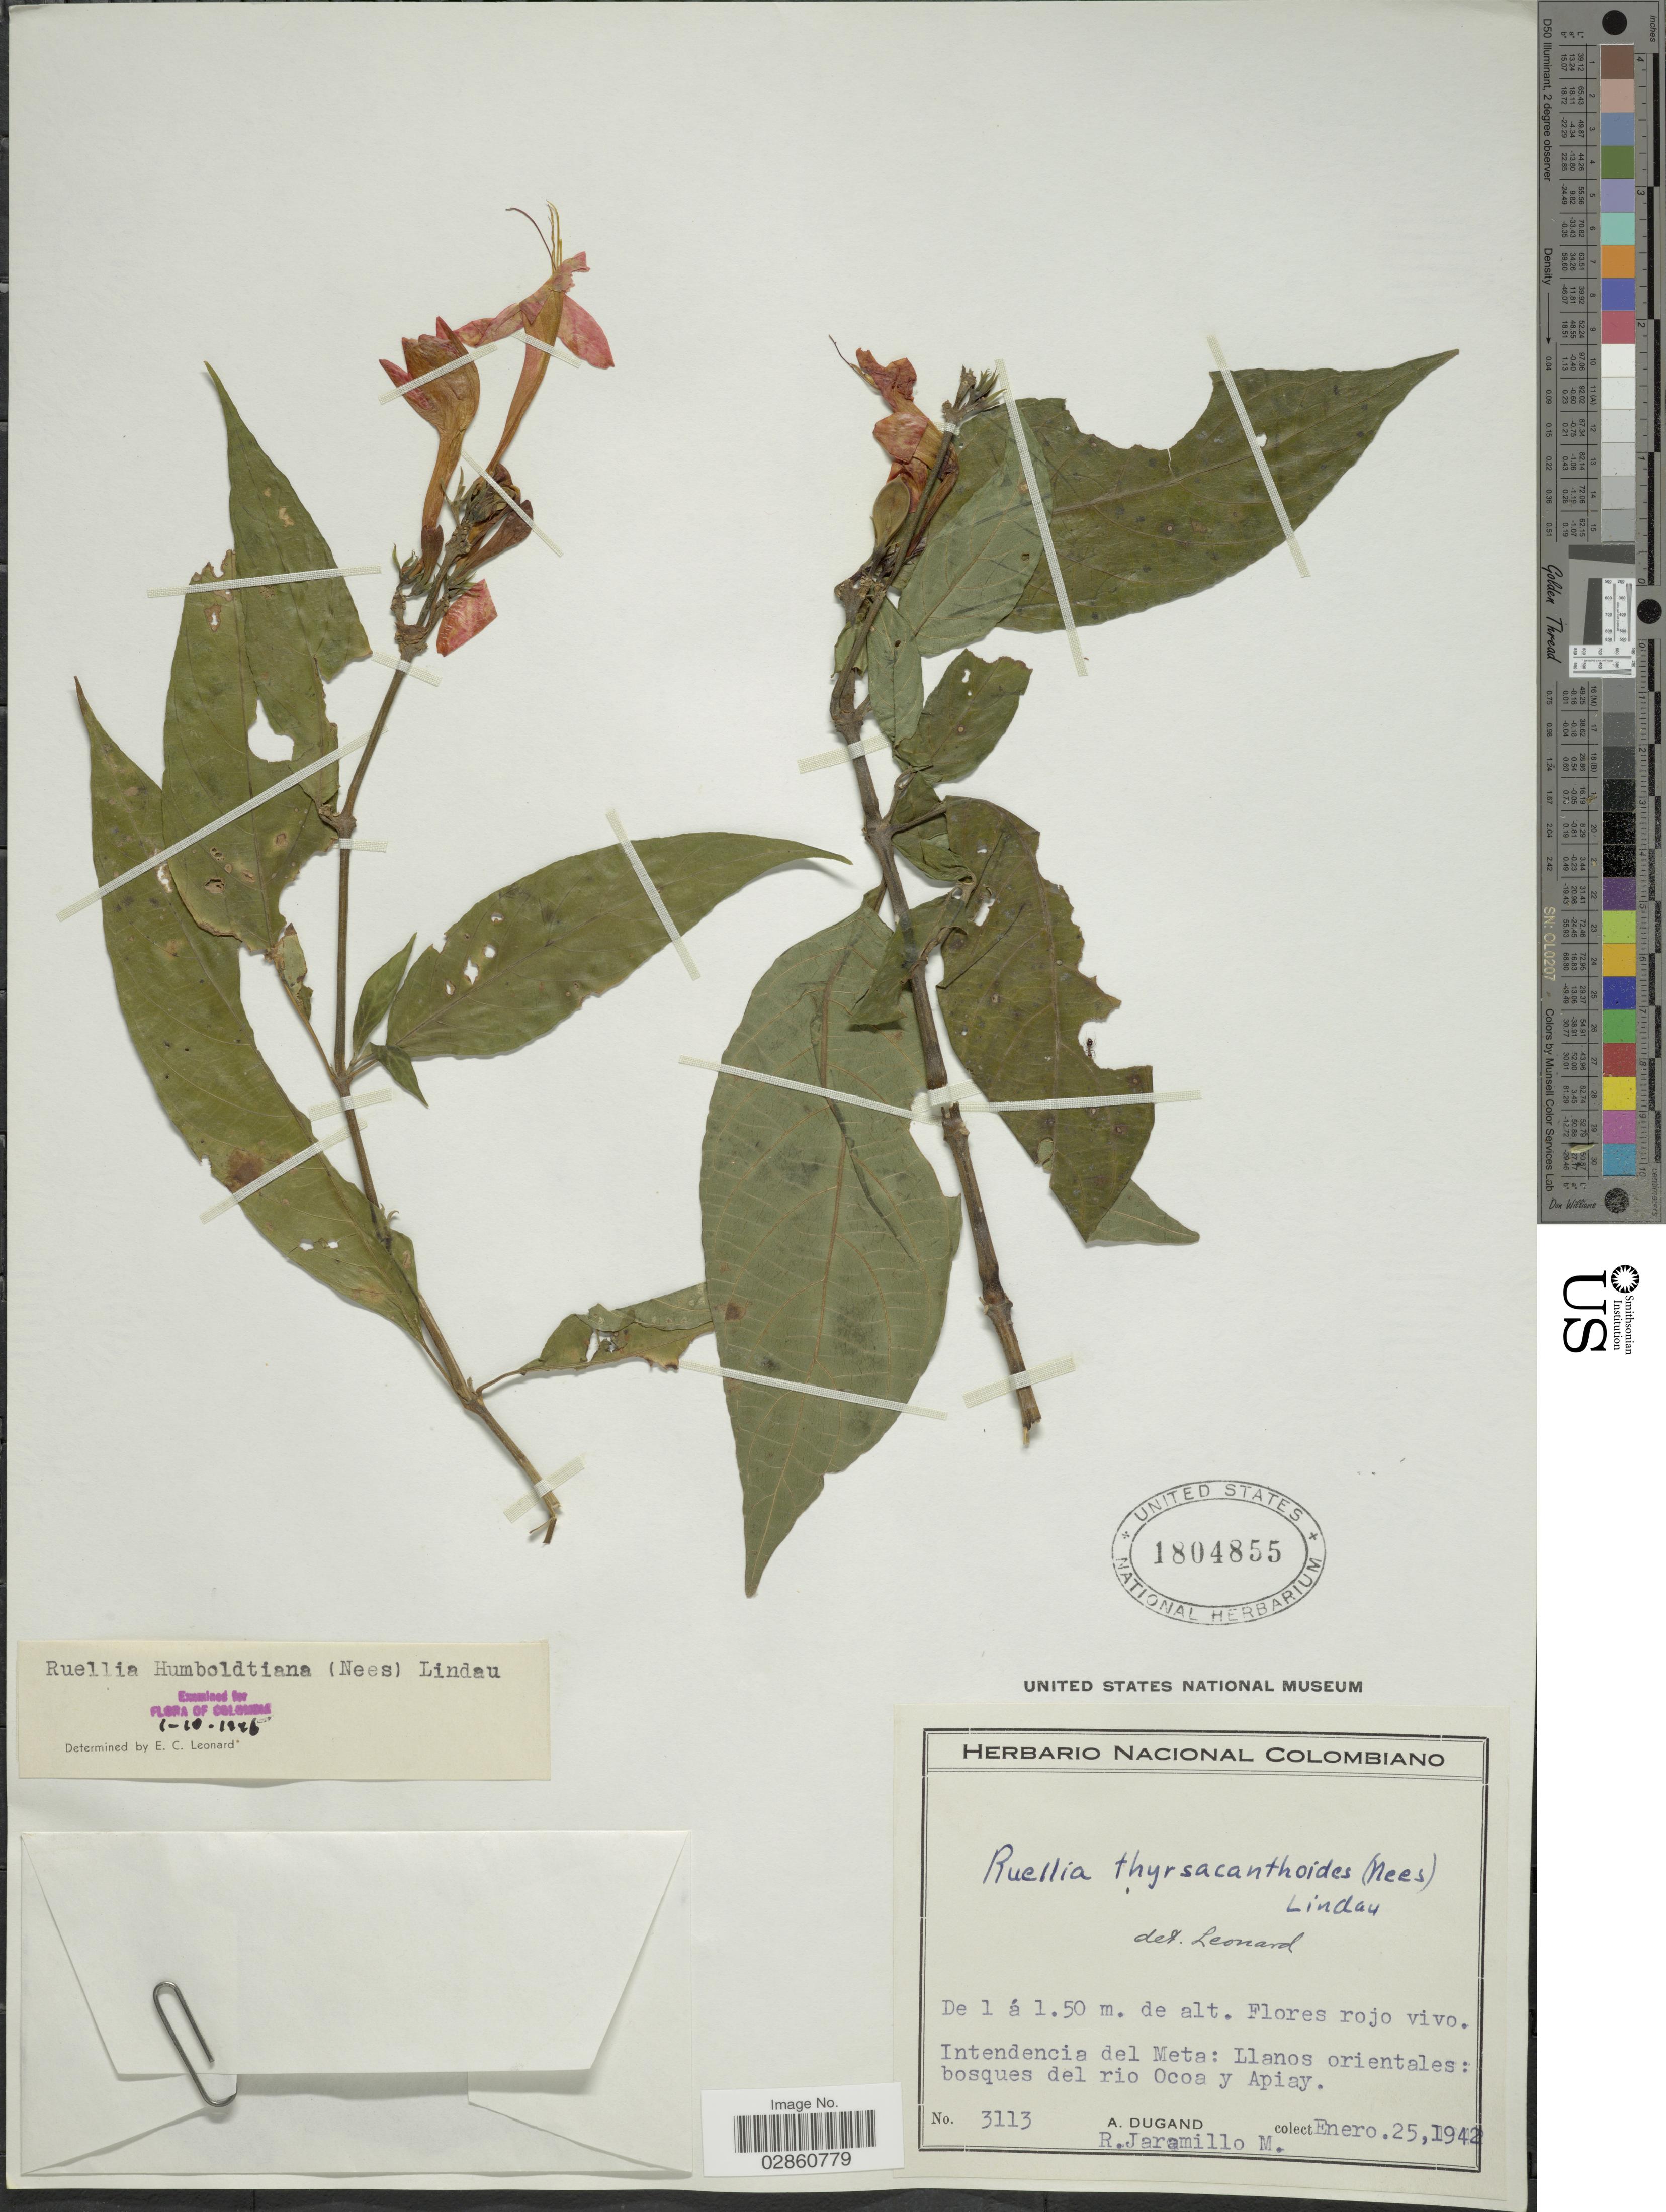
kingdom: Plantae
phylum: Tracheophyta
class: Magnoliopsida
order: Lamiales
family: Acanthaceae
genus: Ruellia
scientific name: Ruellia humboldtiana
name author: (Nees) Lindau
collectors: A. Dugand & R. Jaramillo M.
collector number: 3113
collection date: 1942-01-25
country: Colombia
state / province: Meta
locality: Intendencia del Meta: Llanos orientales: bosques del rio Ocoa y Apiay.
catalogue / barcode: US 1804855